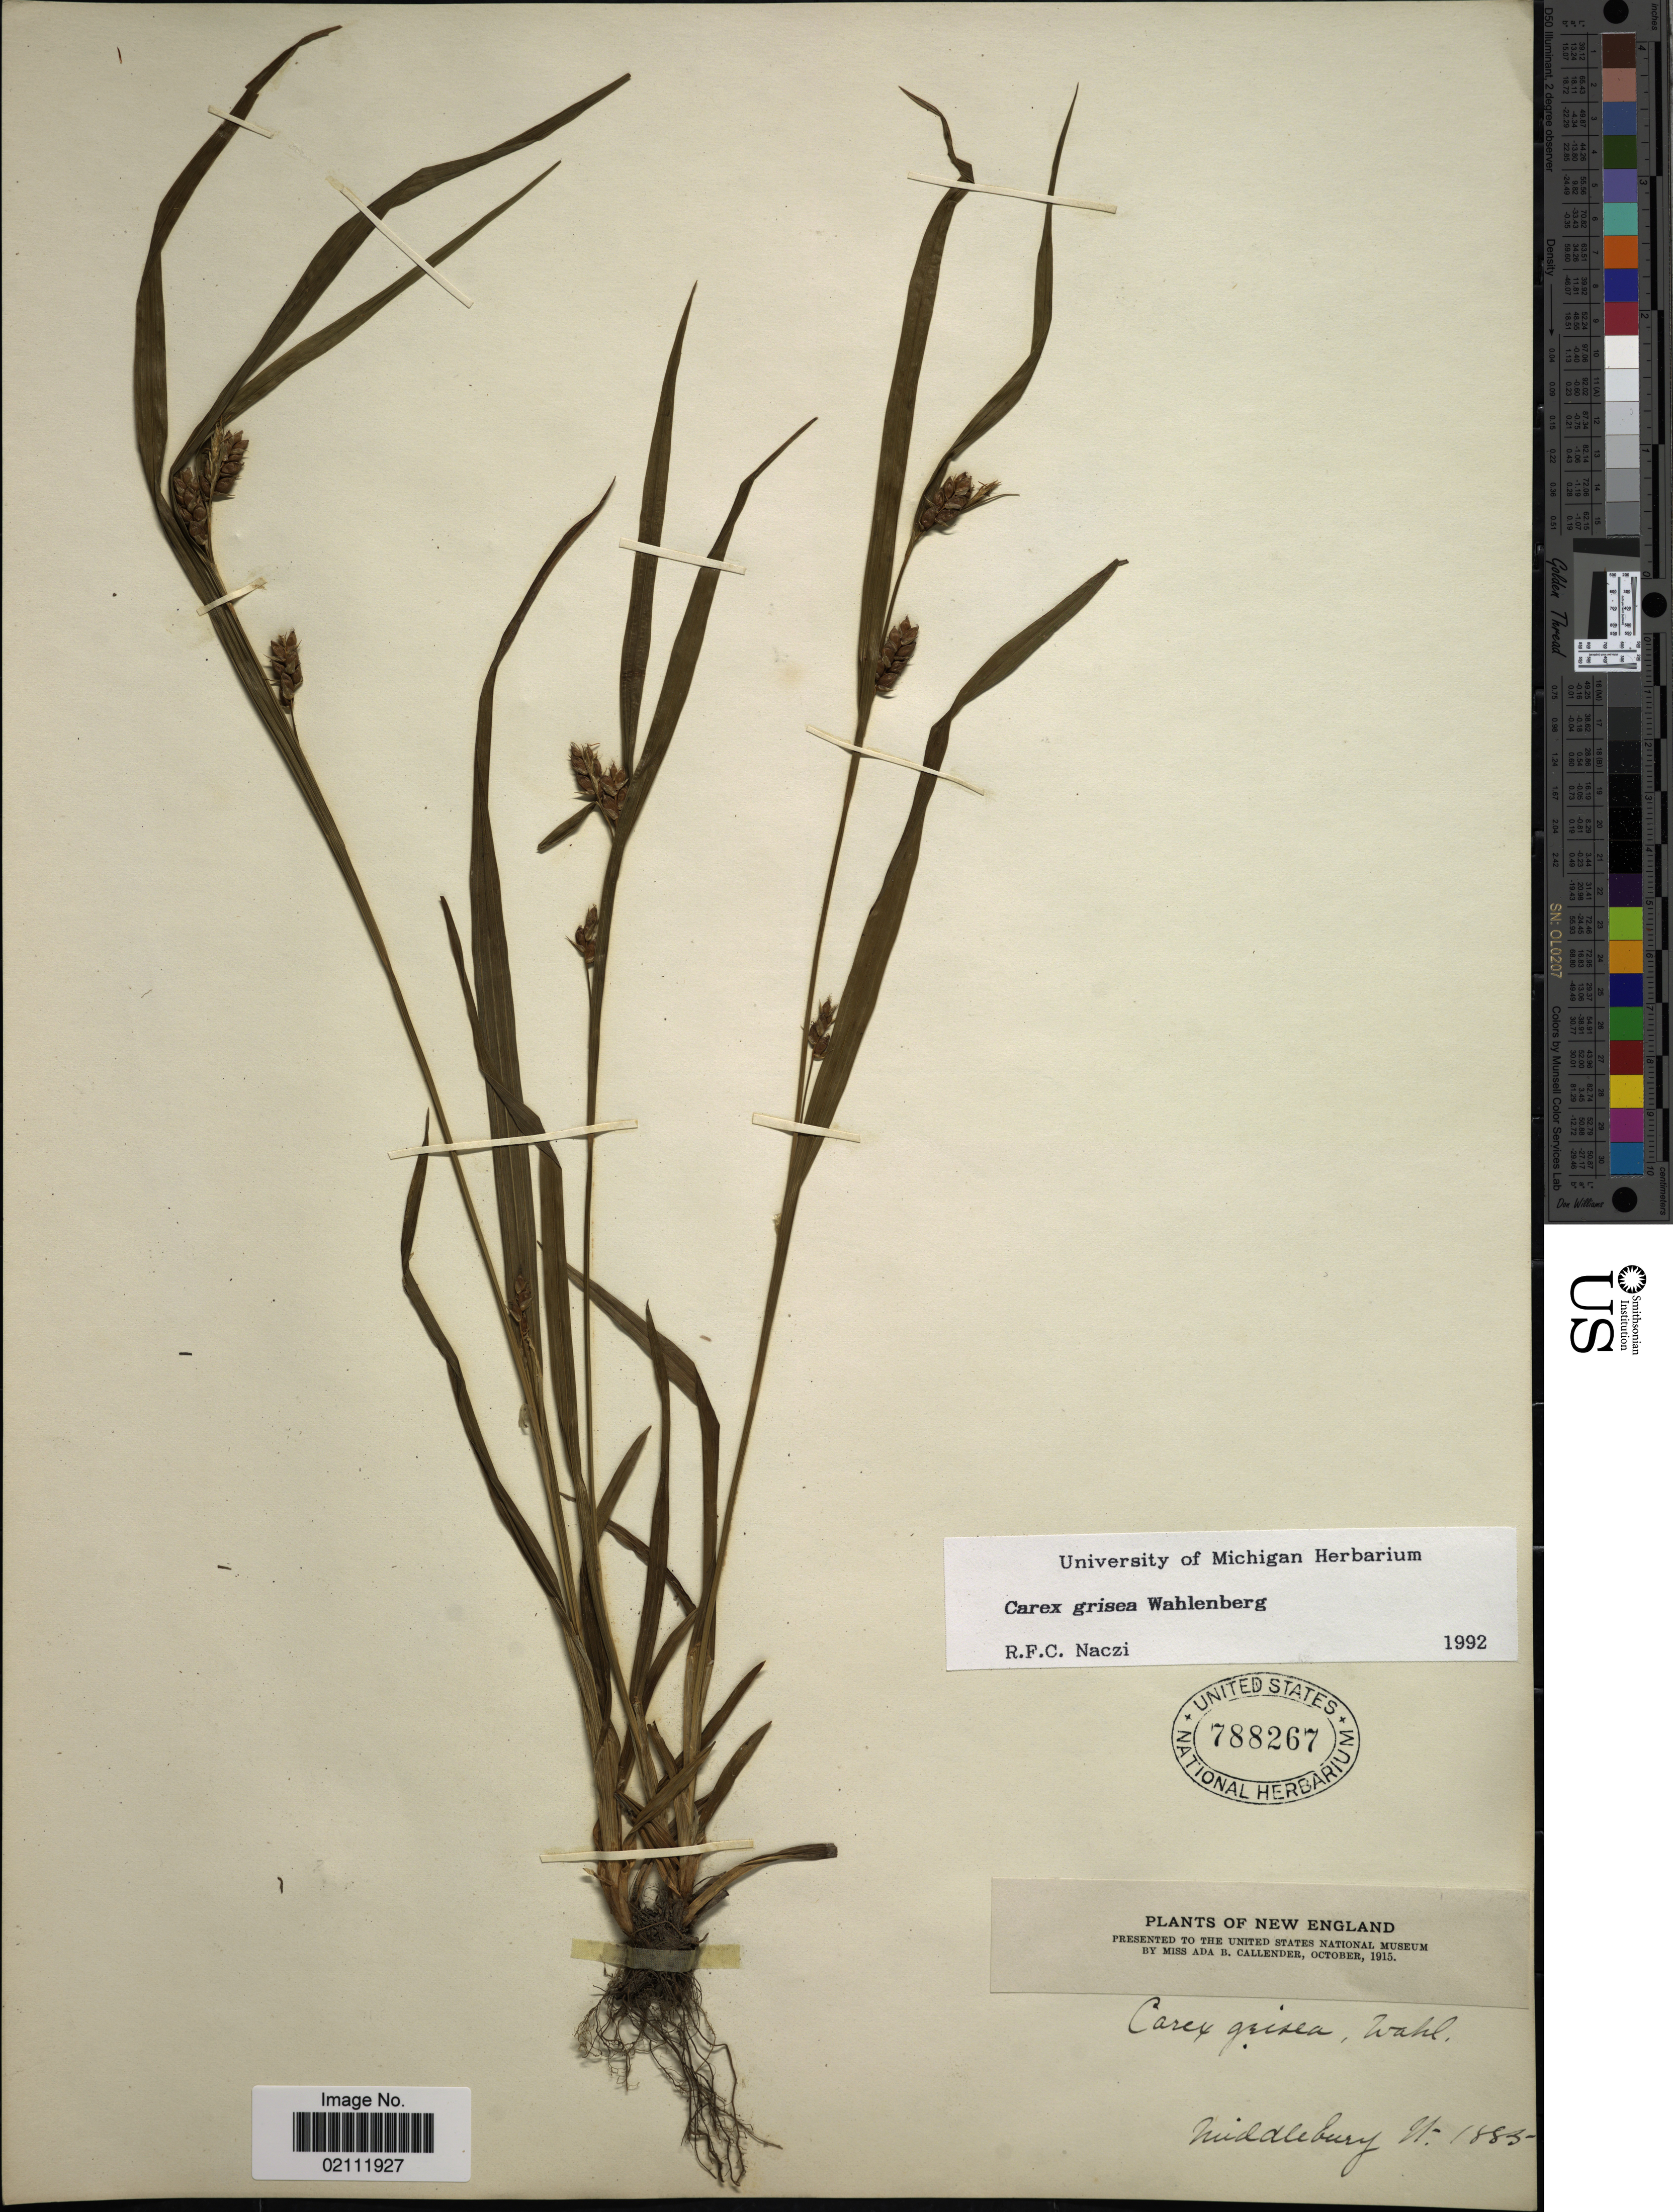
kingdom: Plantae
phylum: Tracheophyta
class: Liliopsida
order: Poales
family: Cyperaceae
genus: Carex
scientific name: Carex grisea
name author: Wahlenb.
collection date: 1885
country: United States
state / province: Vermont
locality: New England. Middlebury.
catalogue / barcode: US 788267